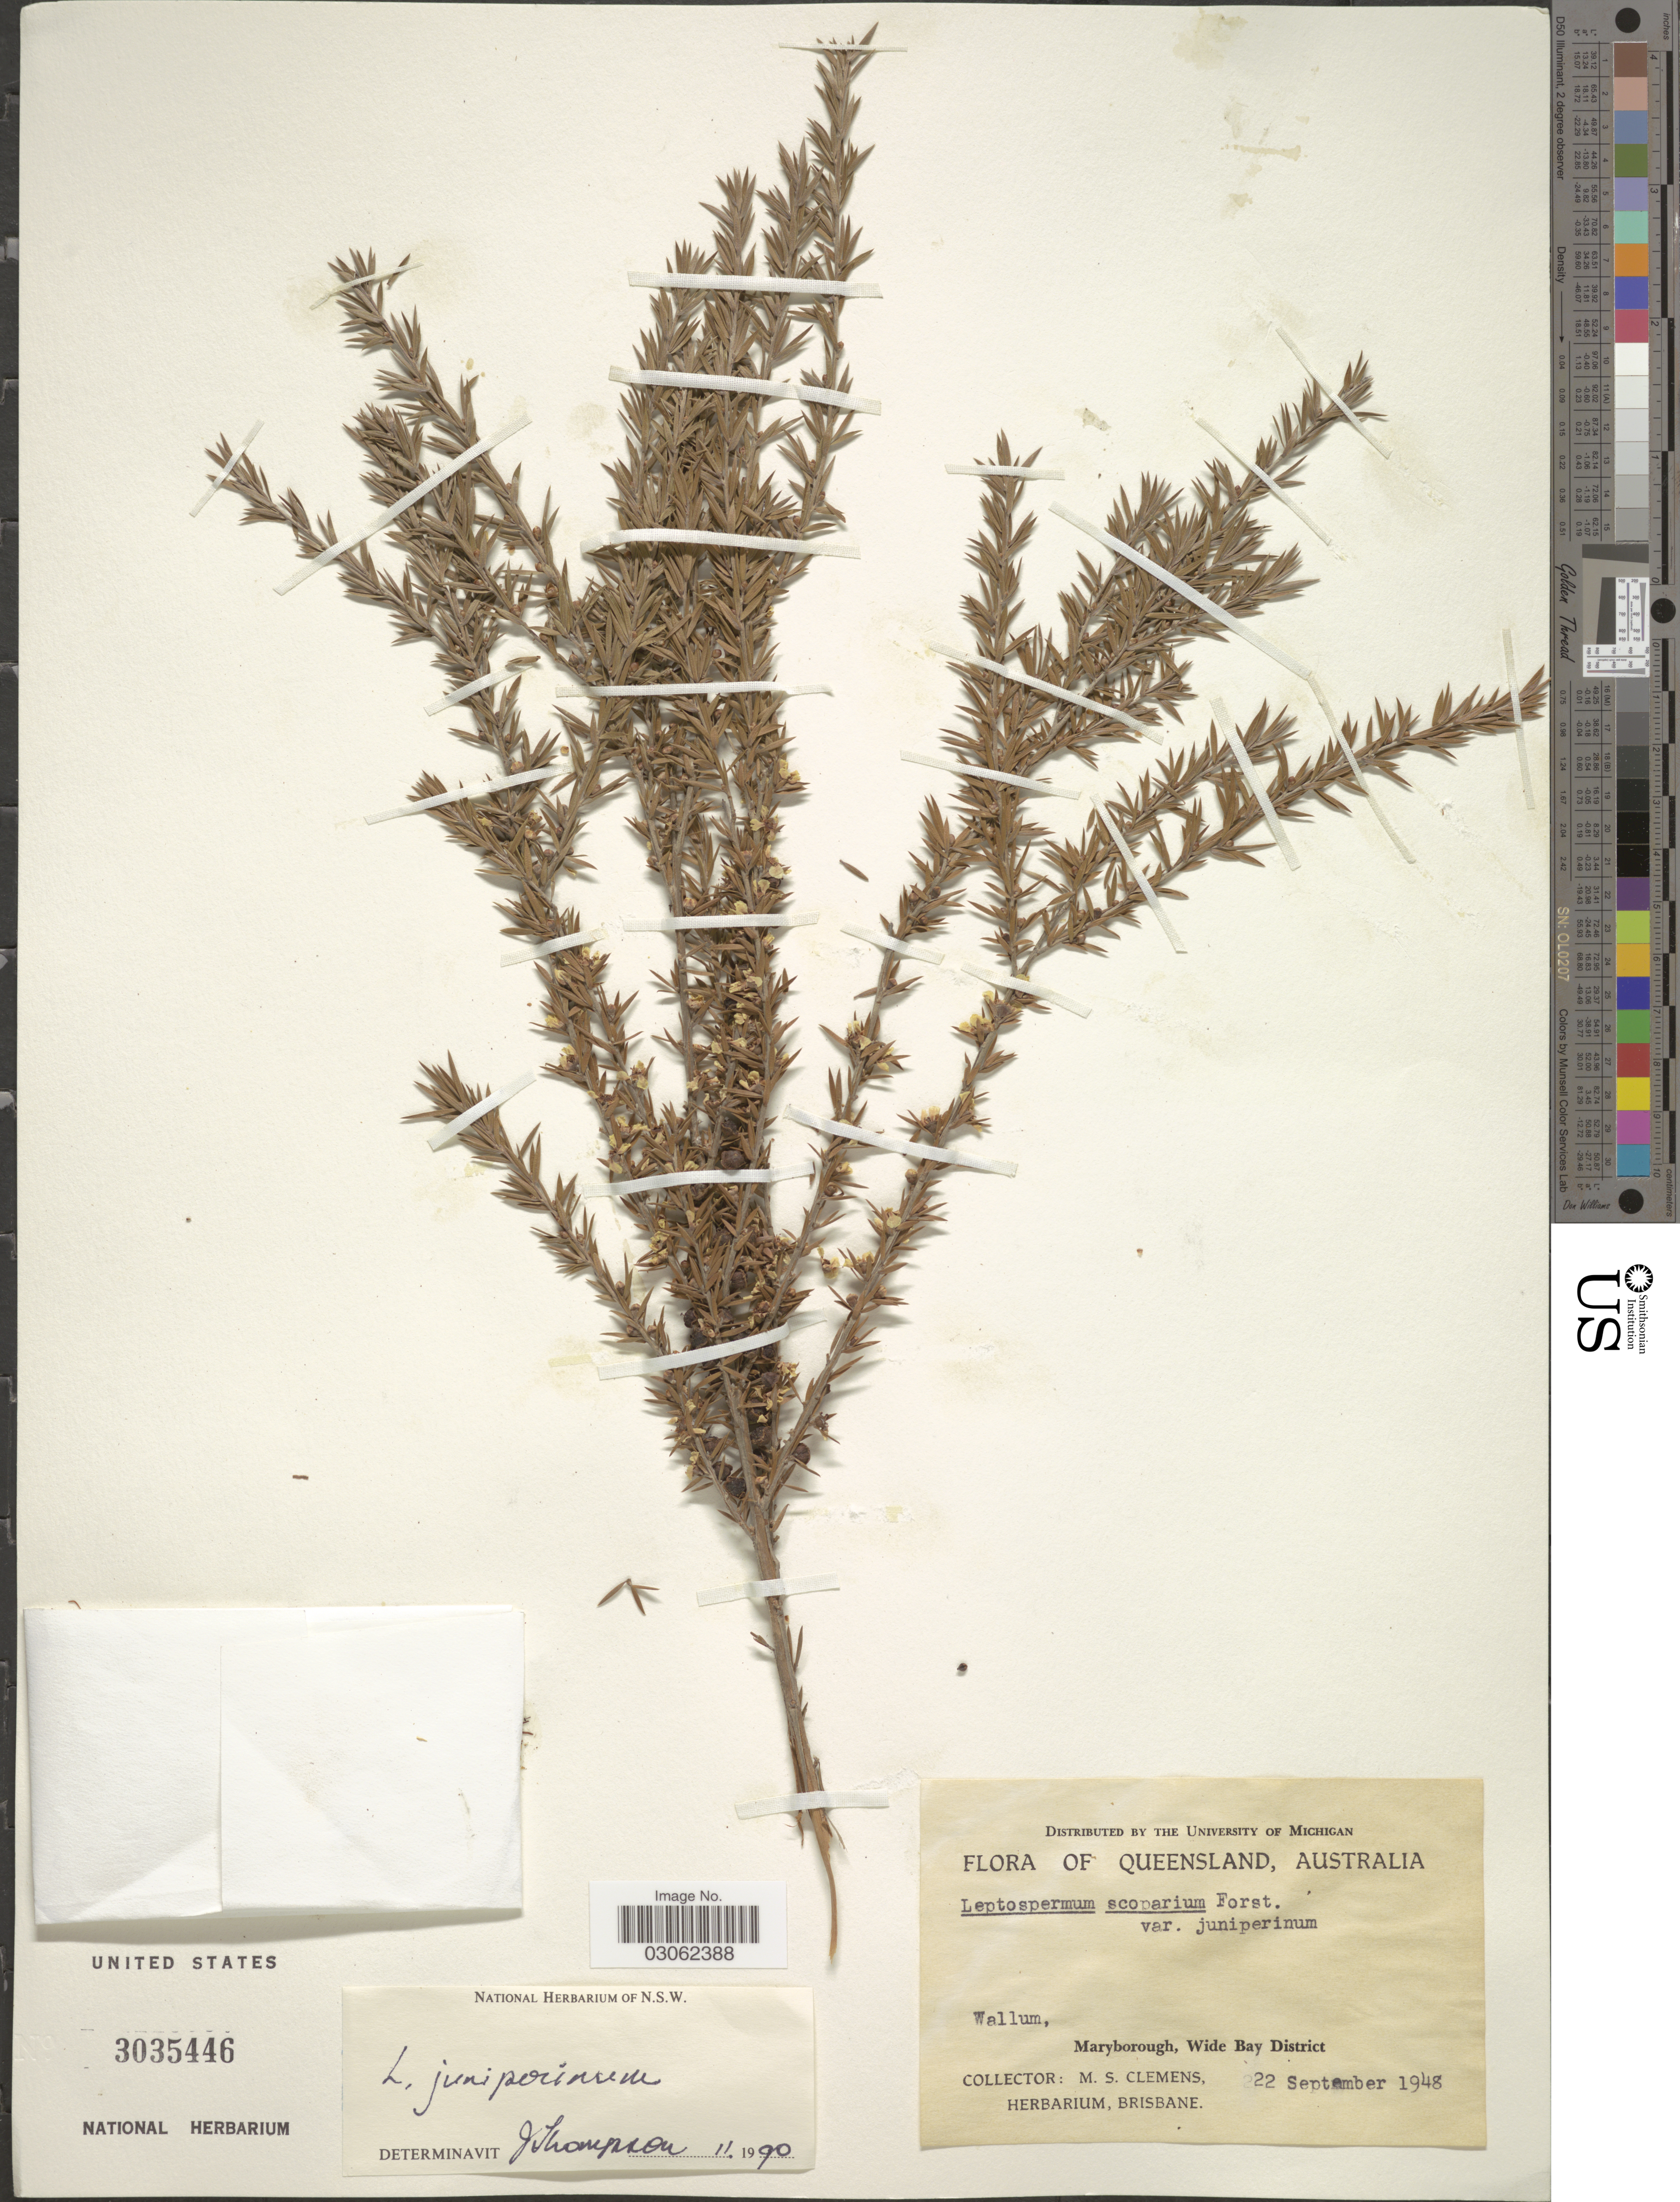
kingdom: Plantae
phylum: Tracheophyta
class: Magnoliopsida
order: Myrtales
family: Myrtaceae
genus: Leptospermum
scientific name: Leptospermum juniperinum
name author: Sm.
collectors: M. S. Clemens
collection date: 1948-09-22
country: Australia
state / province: Queensland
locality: Wallum, Maryborough, Wilde Bay District.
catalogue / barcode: US 3035446